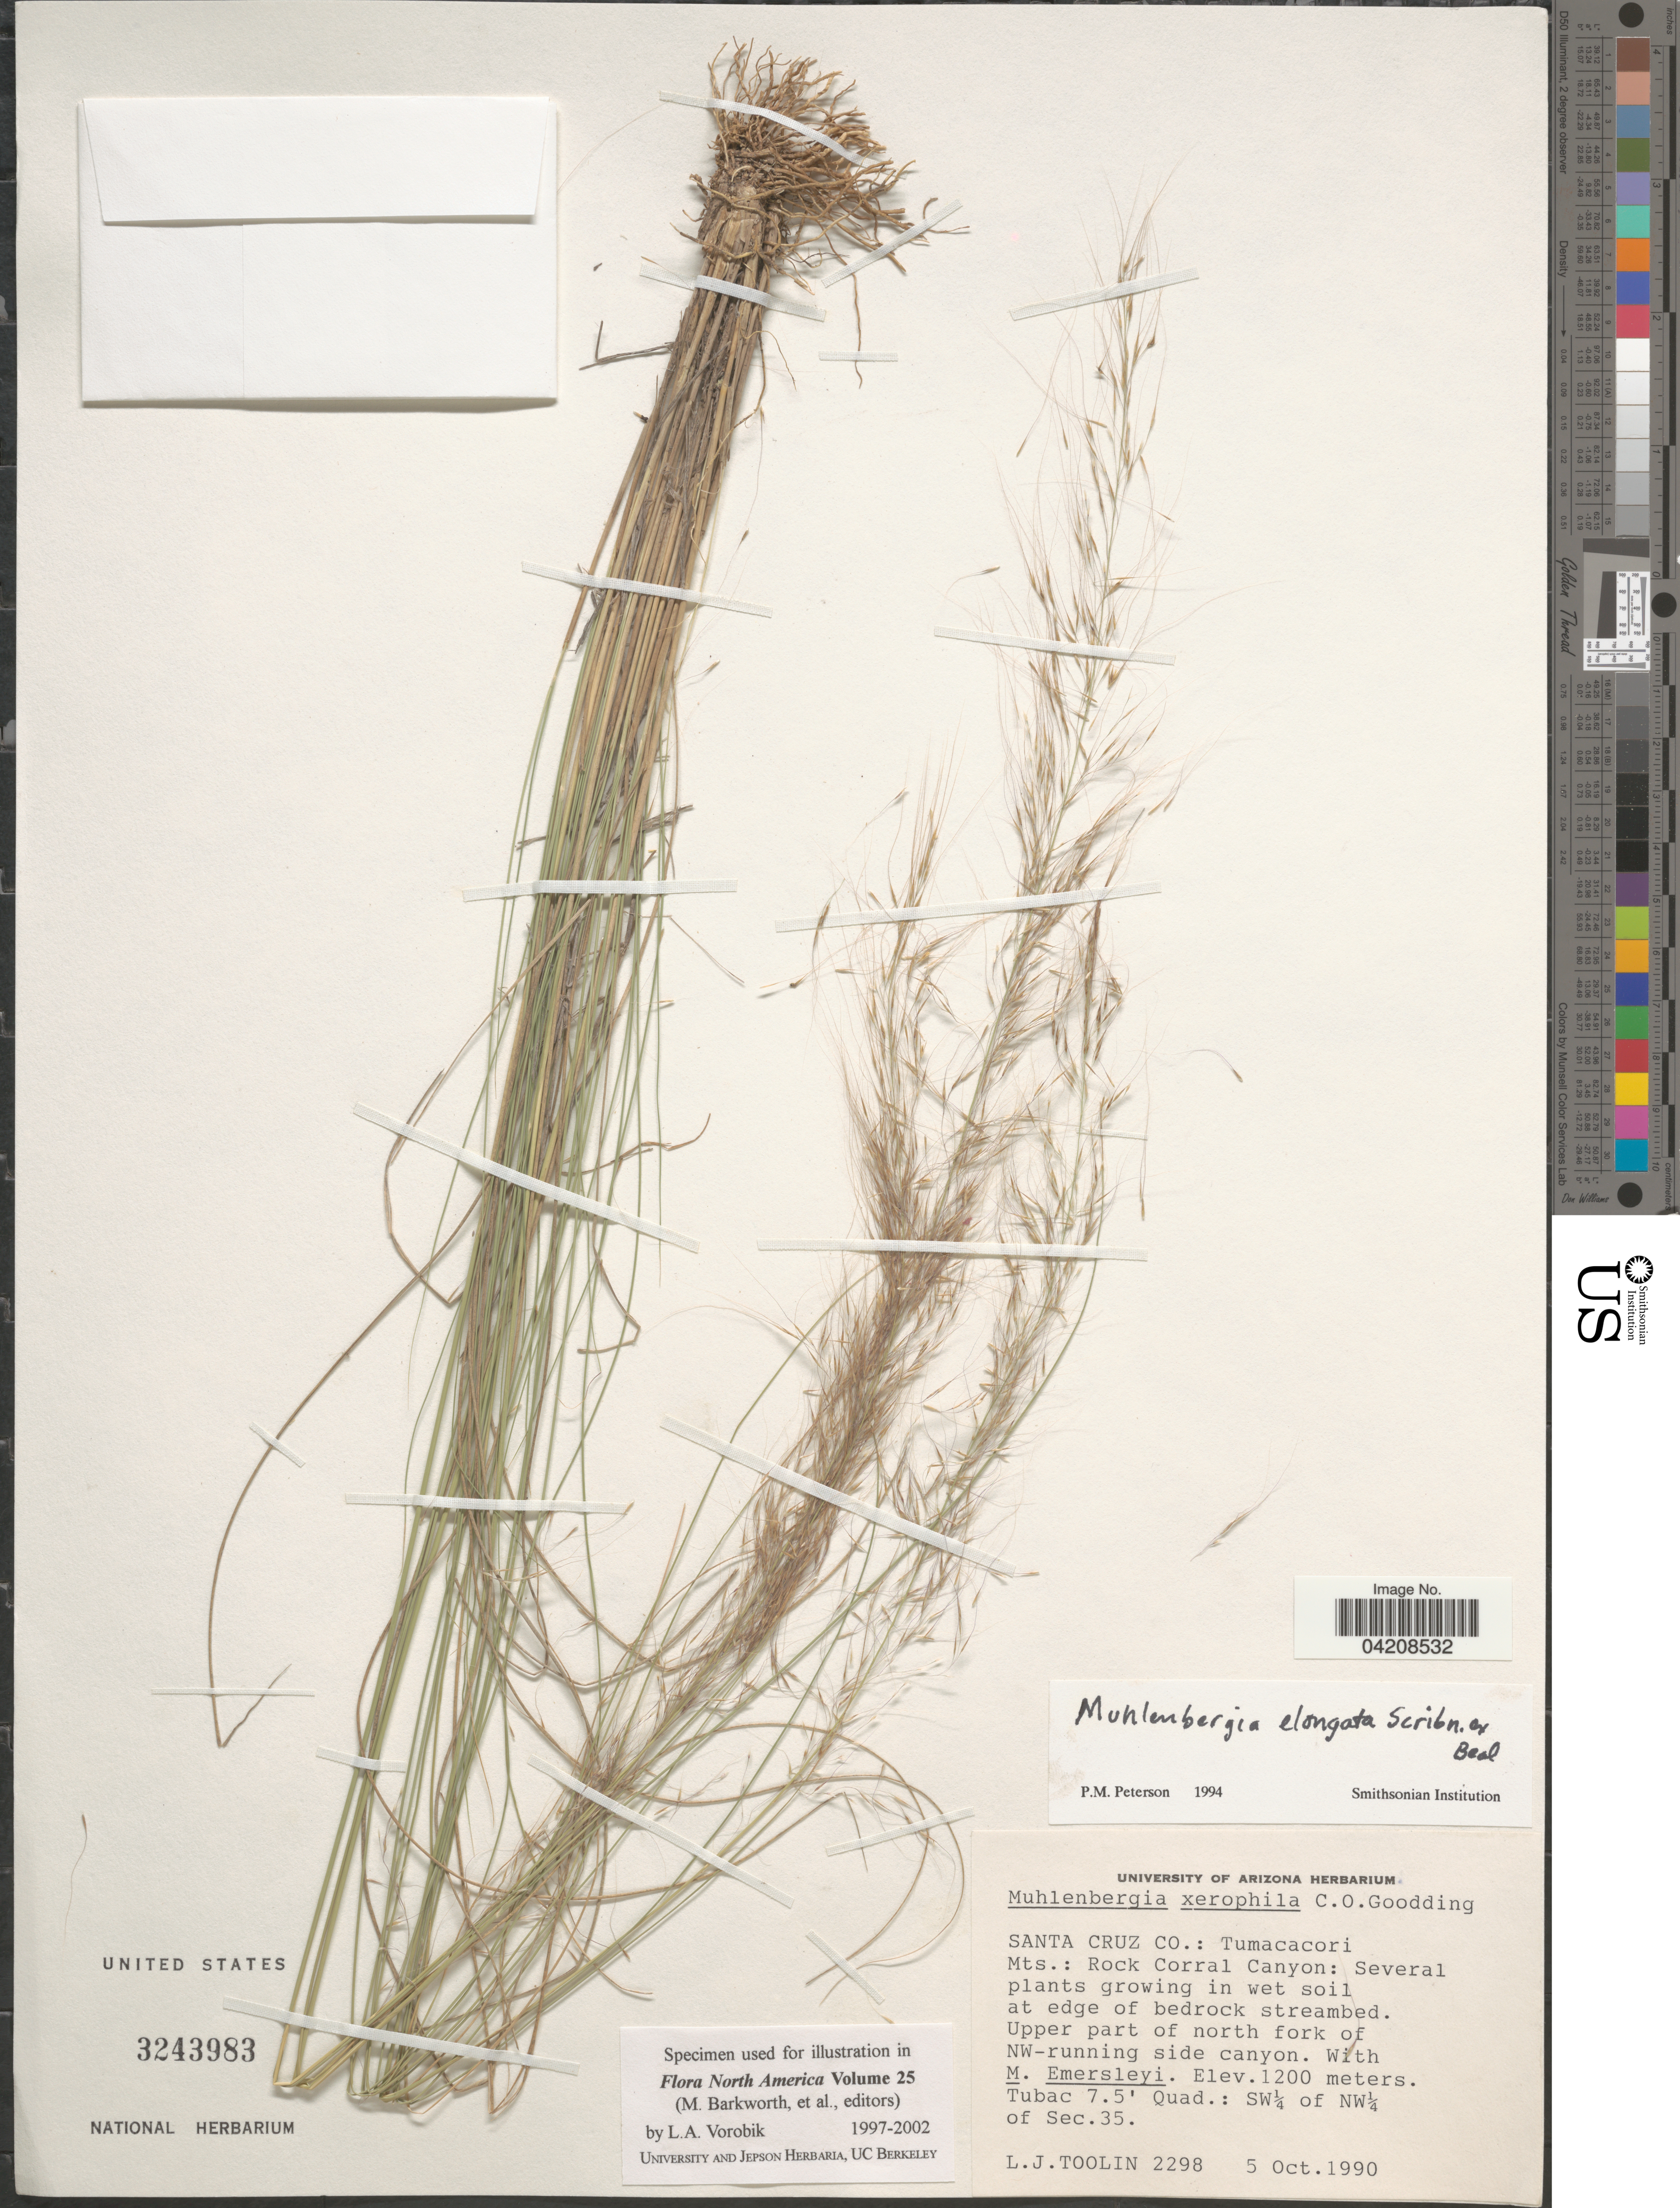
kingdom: Plantae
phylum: Tracheophyta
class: Liliopsida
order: Poales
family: Poaceae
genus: Muhlenbergia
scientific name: Muhlenbergia elongata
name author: Scribn. ex W.J. Beal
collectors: L. J. Toolin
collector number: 2298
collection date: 1990-10-05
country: United States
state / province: Arizona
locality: Santa Cruz Co.: Tumacacori Mts.: Rock Corral Canyon: in wet soil at edge of bedrock streambed. Upper part of north fork of NW-running side canyon. Tubac 7.5' Quad.: SW¼ of NW¼ of Sec. 35.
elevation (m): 1200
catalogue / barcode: US 3243983